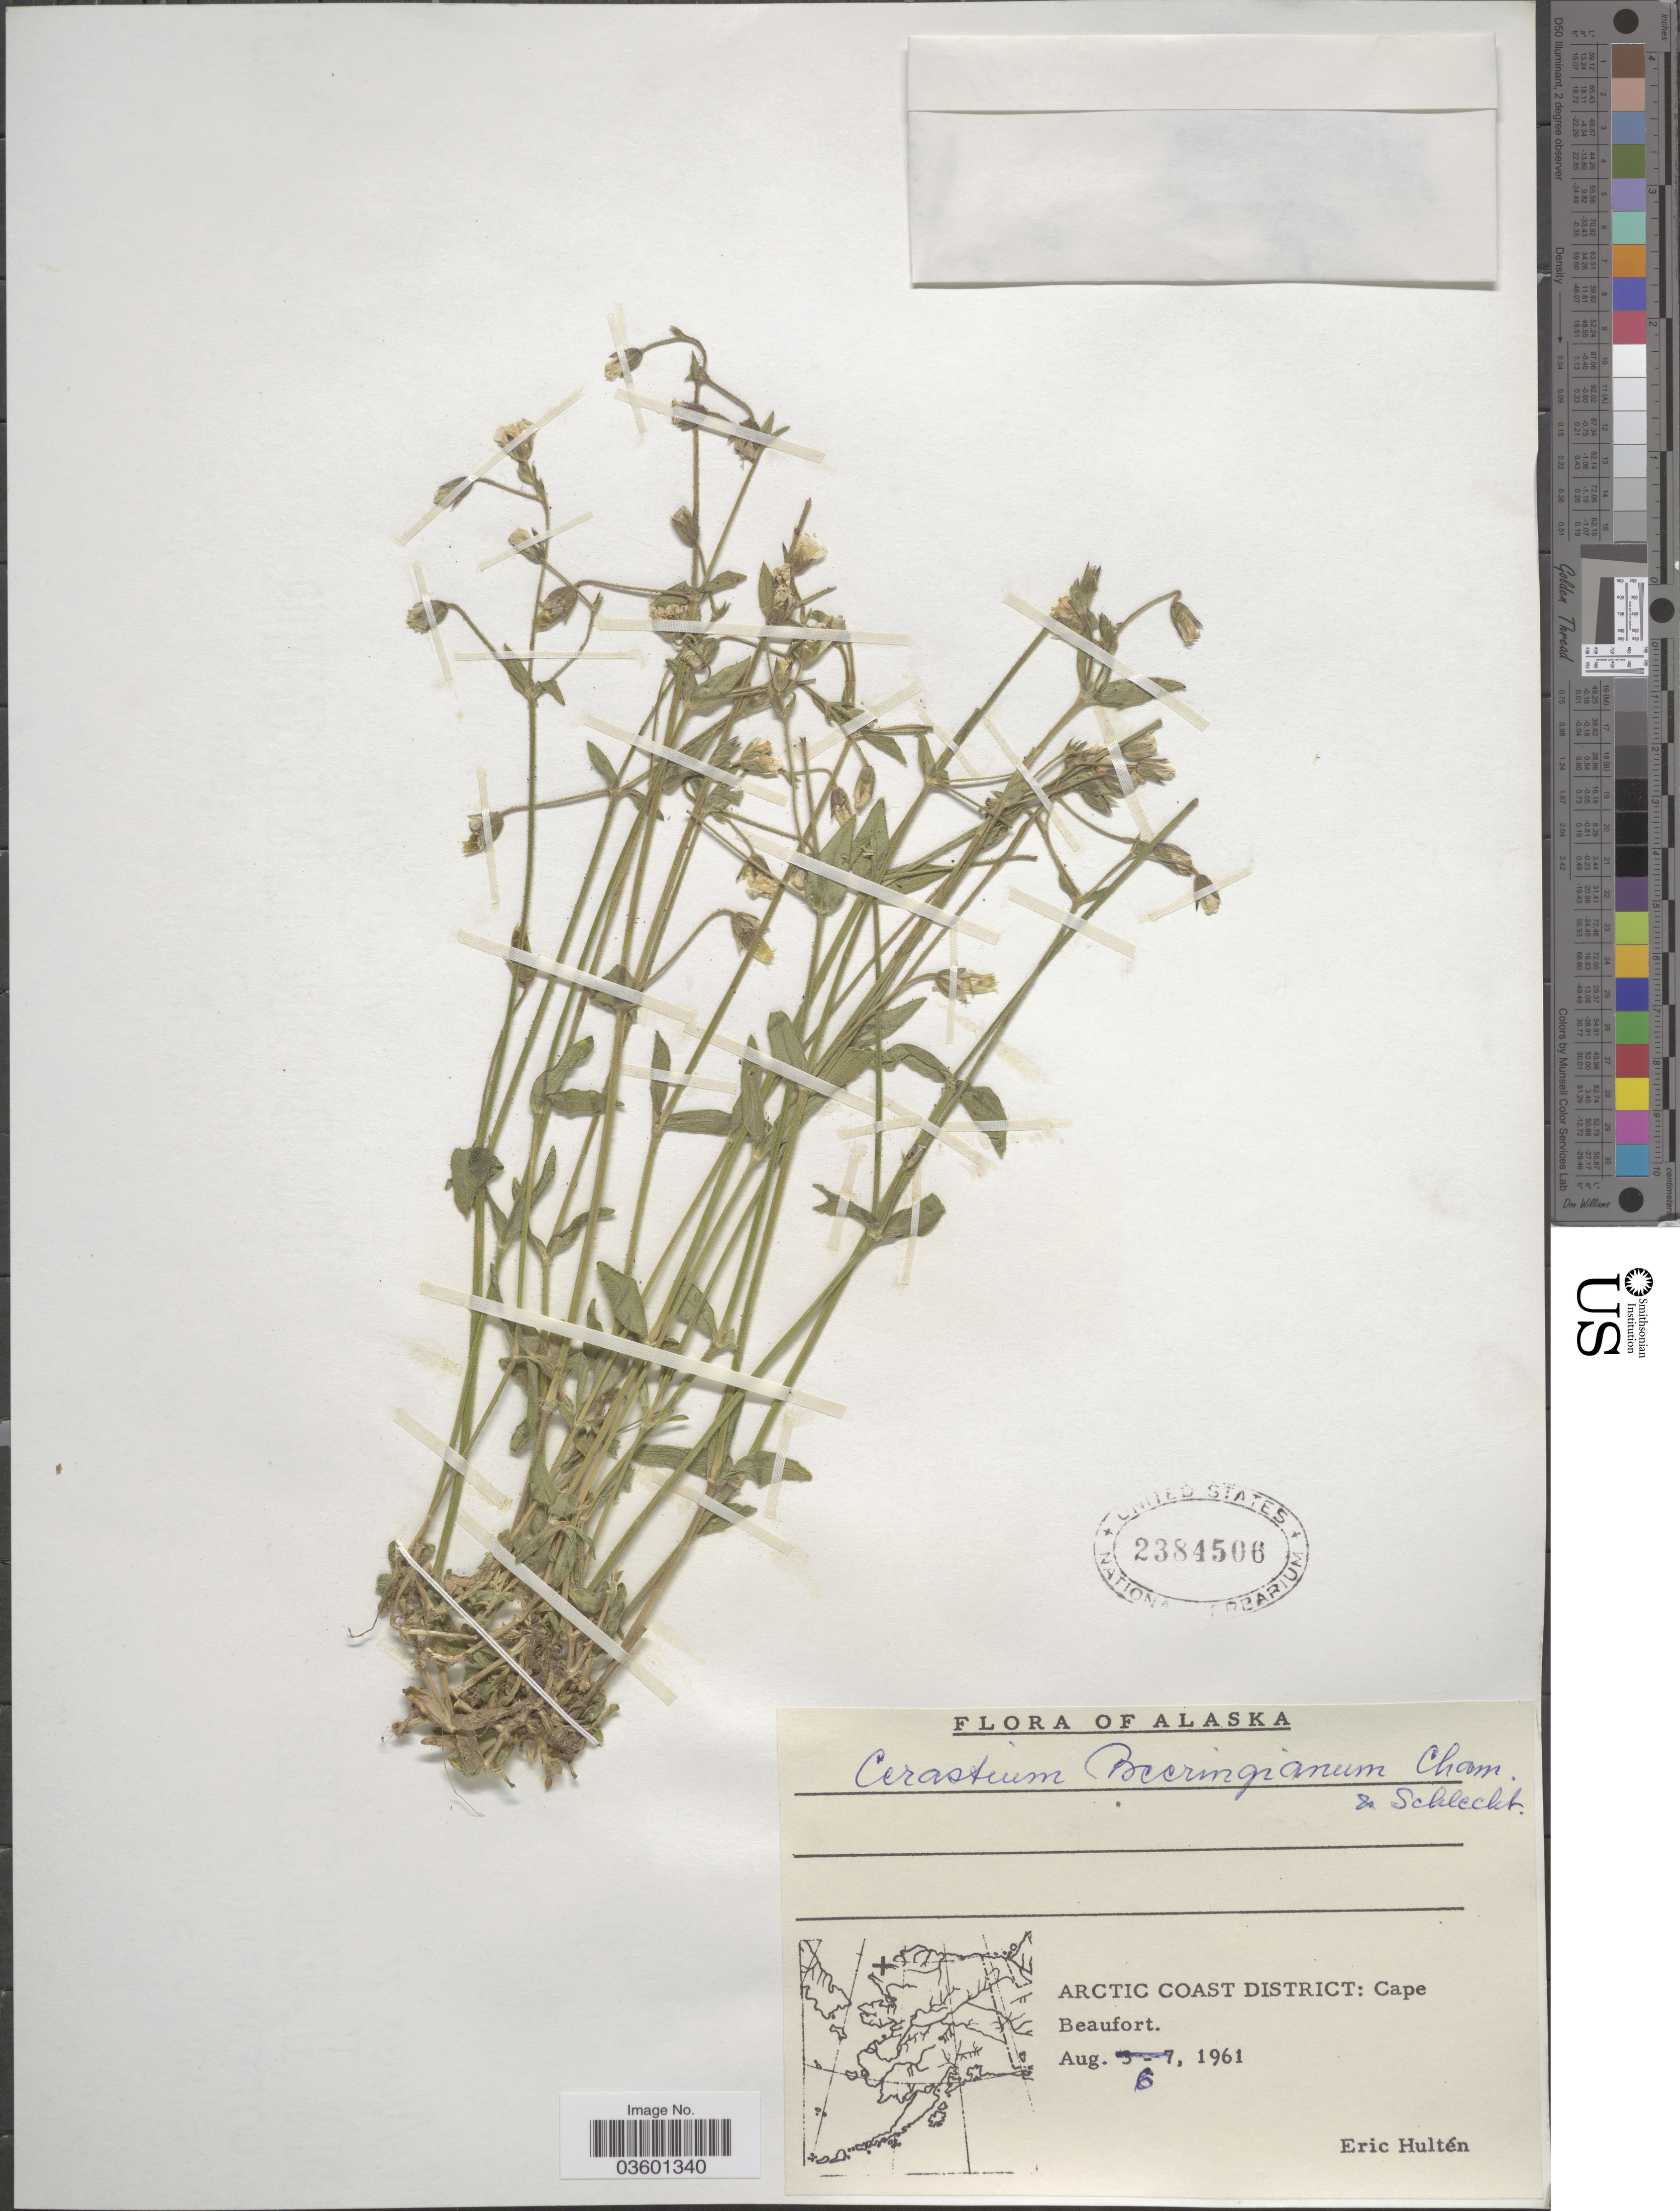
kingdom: Plantae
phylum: Tracheophyta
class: Magnoliopsida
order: Caryophyllales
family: Caryophyllaceae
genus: Cerastium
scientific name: Cerastium beeringianum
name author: Cham. & Schltdl.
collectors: E. G. Hultén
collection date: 1961-08-06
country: United States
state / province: Alaska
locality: Arctic Coast District: Cape Beaufort.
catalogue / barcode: US 2384506